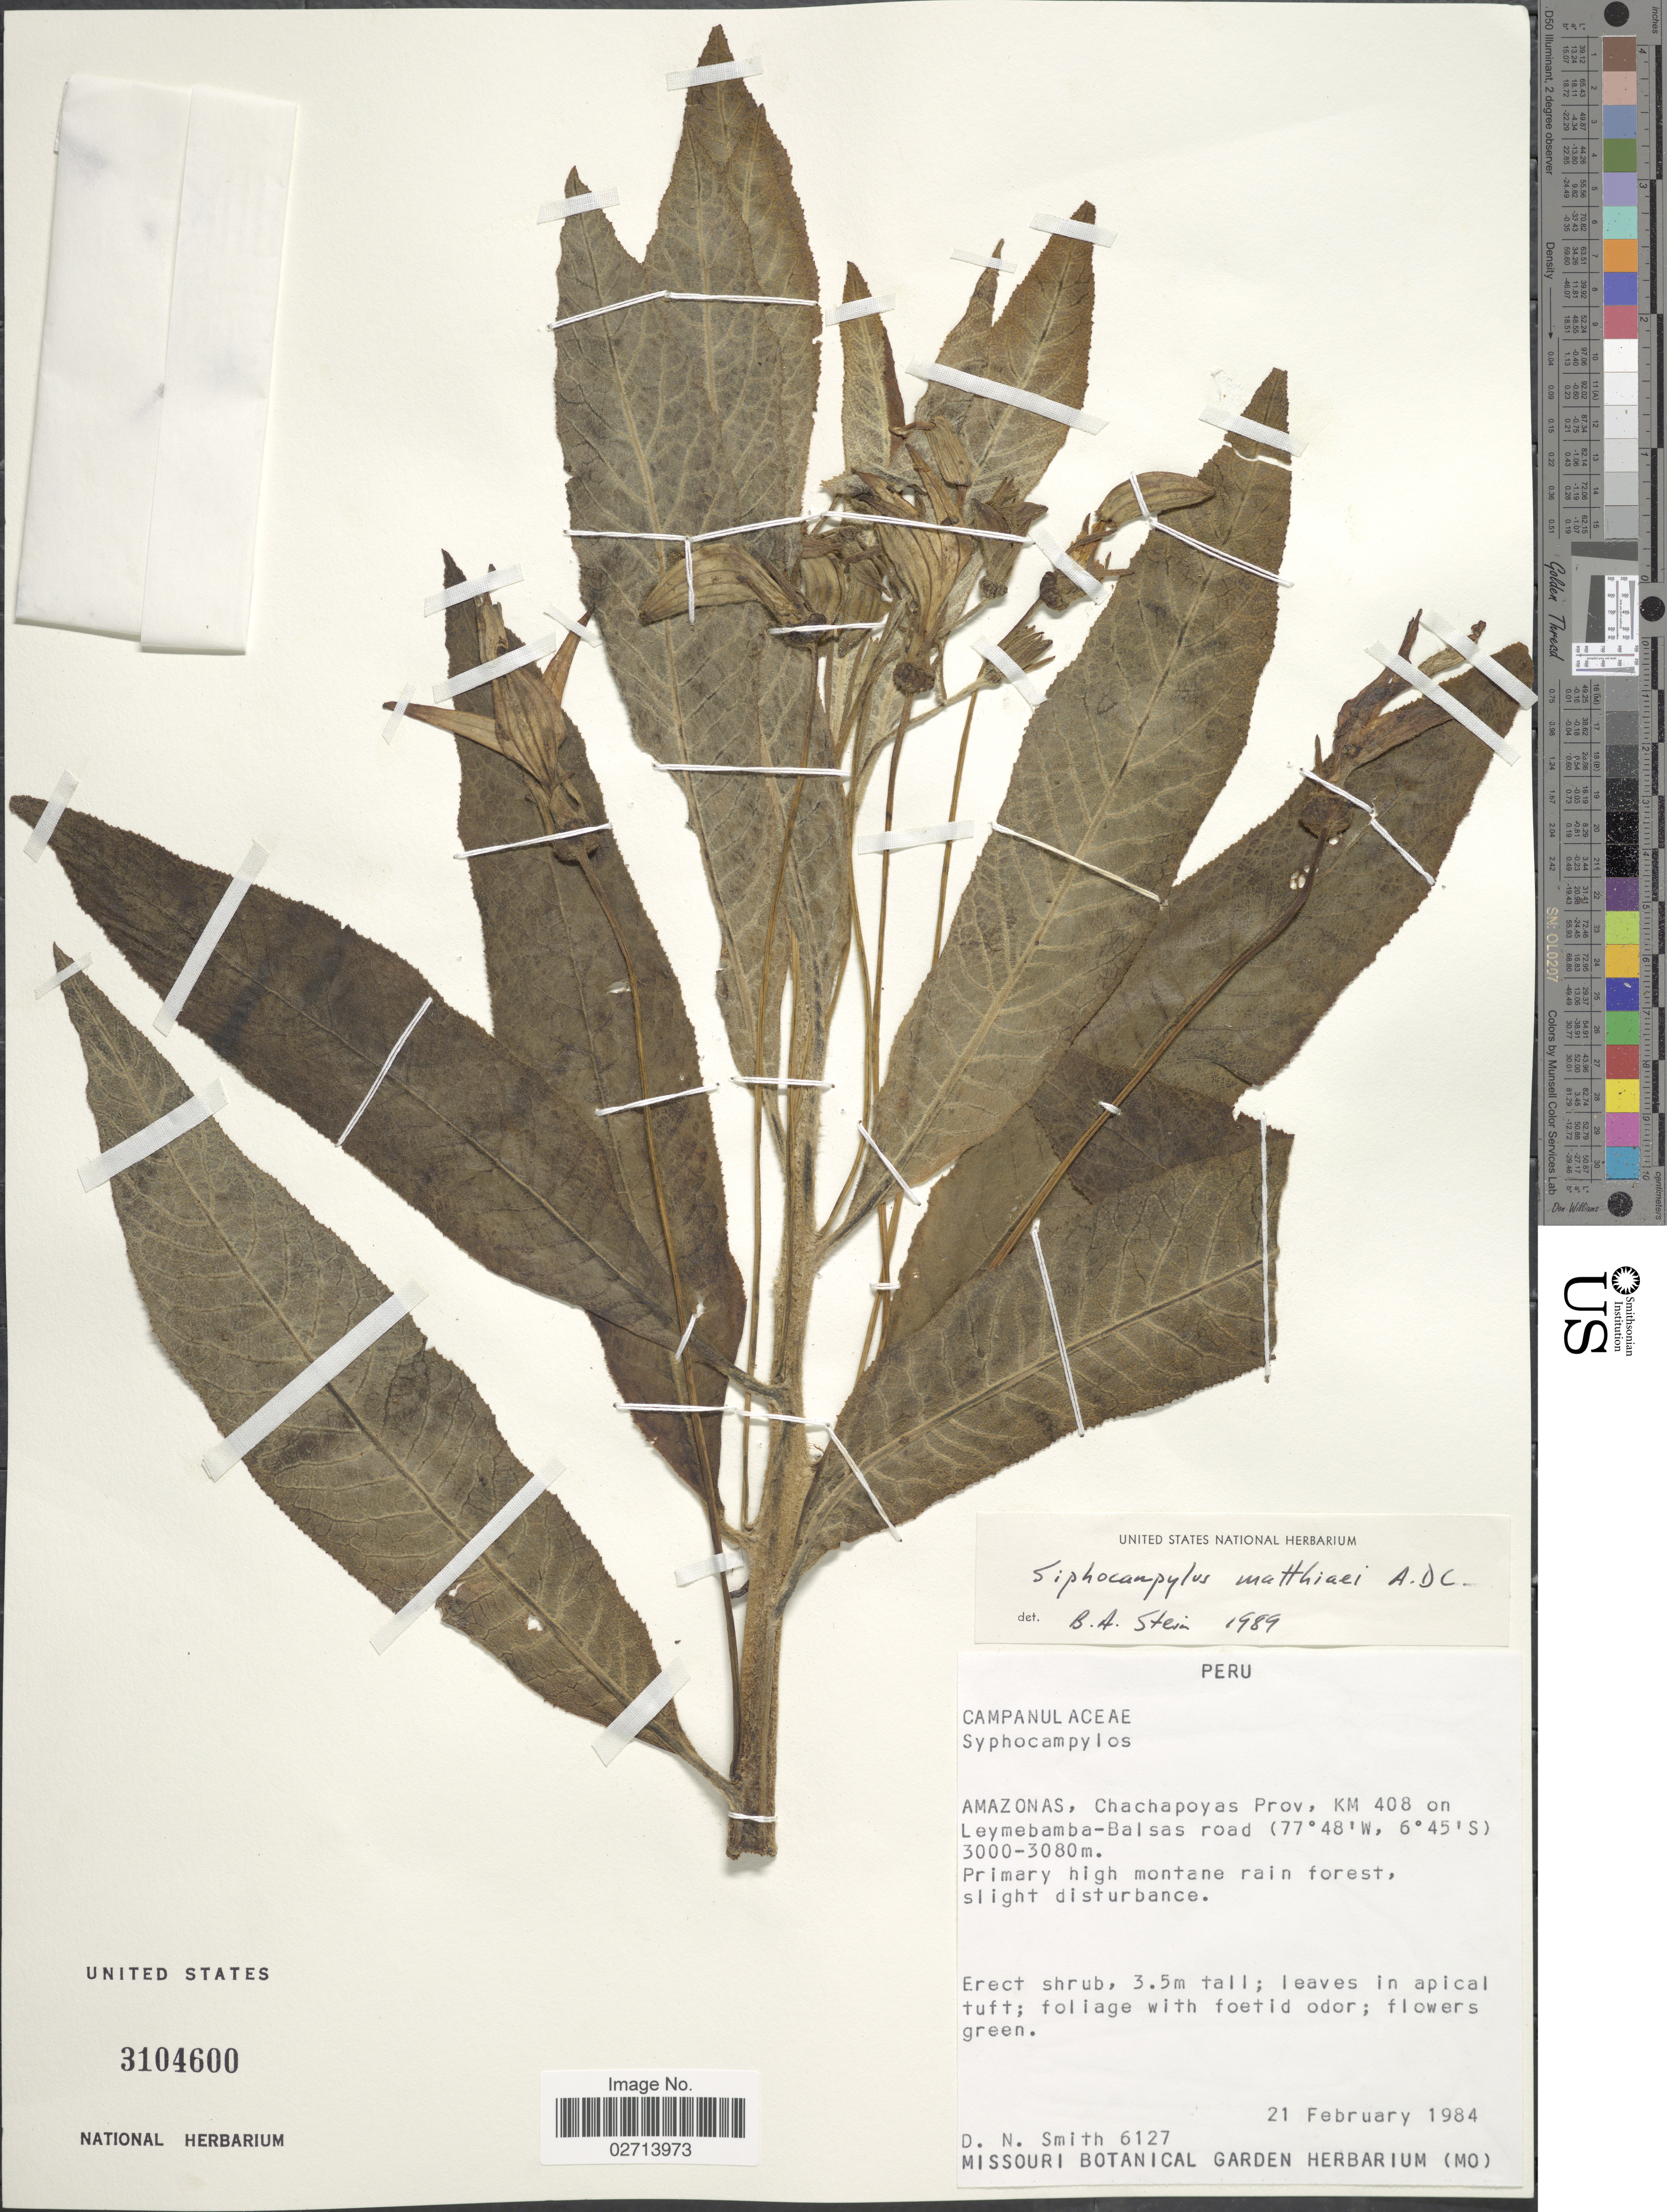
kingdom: Plantae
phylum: Tracheophyta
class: Magnoliopsida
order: Asterales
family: Campanulaceae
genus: Siphocampylus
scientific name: Siphocampylus matthiaei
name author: A. DC.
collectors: D. Smith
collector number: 6127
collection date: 1984-02-21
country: Peru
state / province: Amazonas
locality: Chachapoyas Prov, KM 408 on Leymebamba-Balsas road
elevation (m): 3000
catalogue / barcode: US 3104600